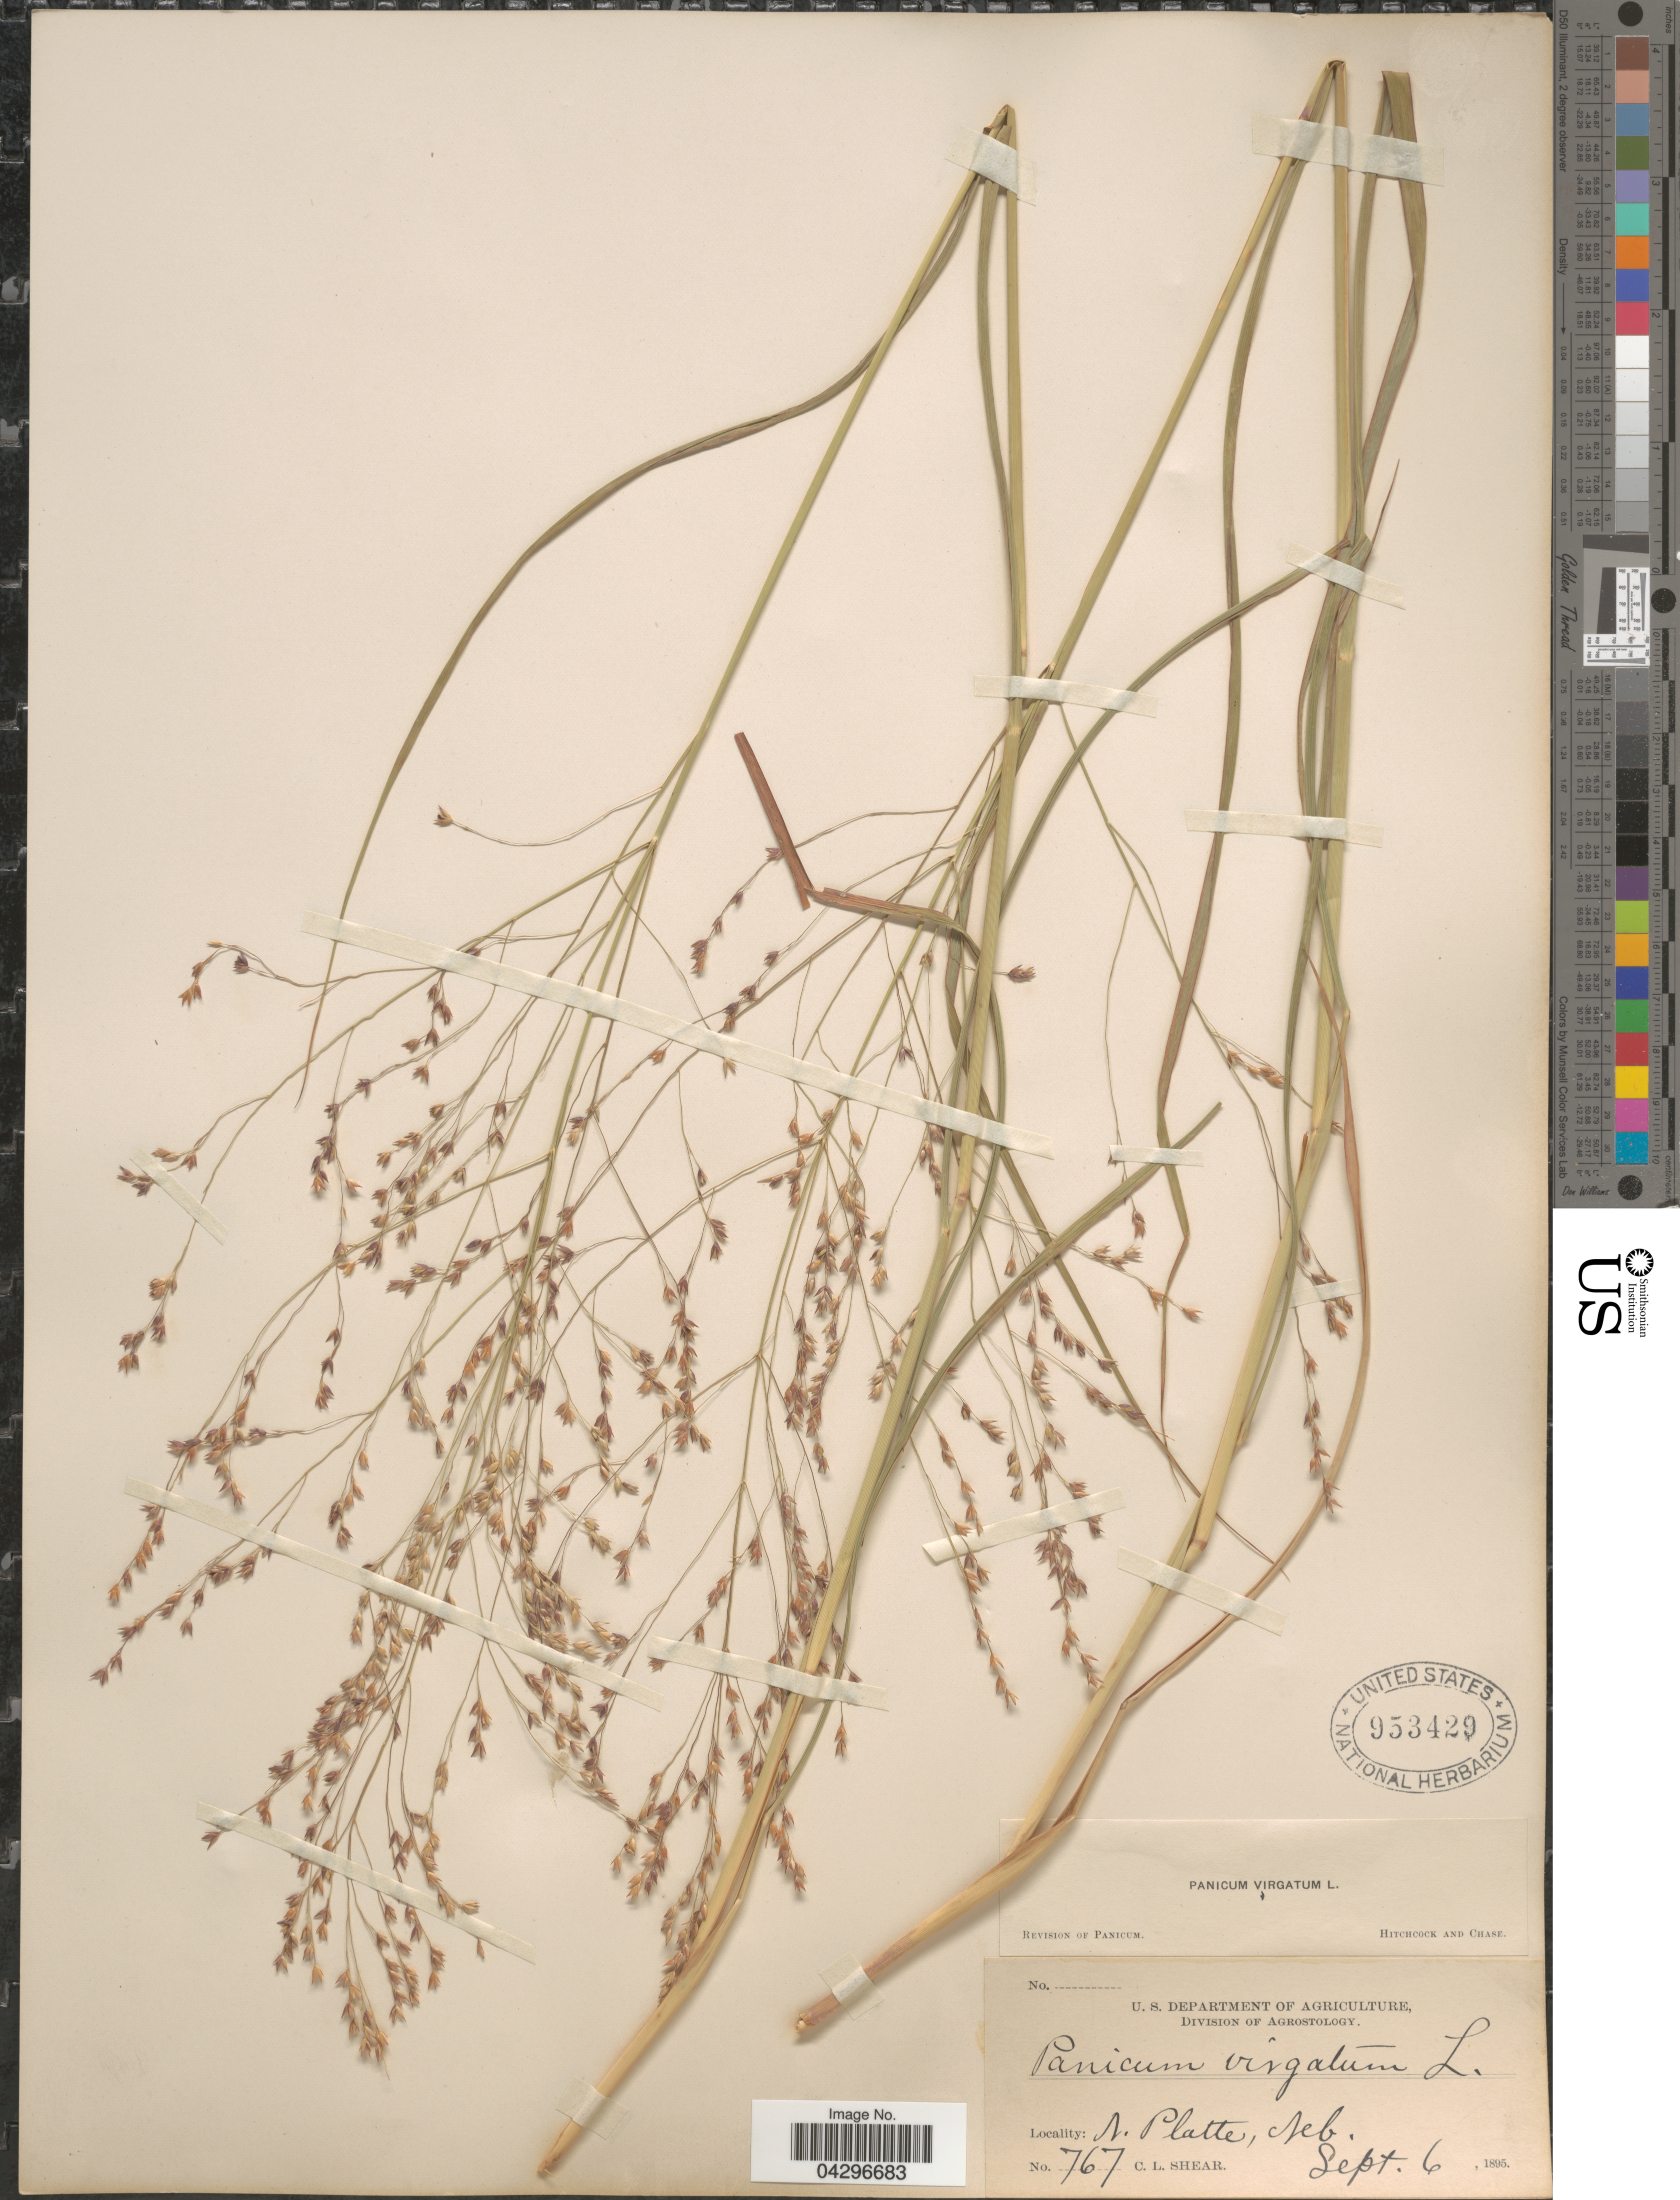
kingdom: Plantae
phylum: Tracheophyta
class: Liliopsida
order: Poales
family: Poaceae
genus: Panicum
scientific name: Panicum virgatum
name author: L.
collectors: C. L. Shear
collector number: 767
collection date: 1895-09-06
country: United States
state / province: Nebraska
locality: N. Platte.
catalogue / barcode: US 953429